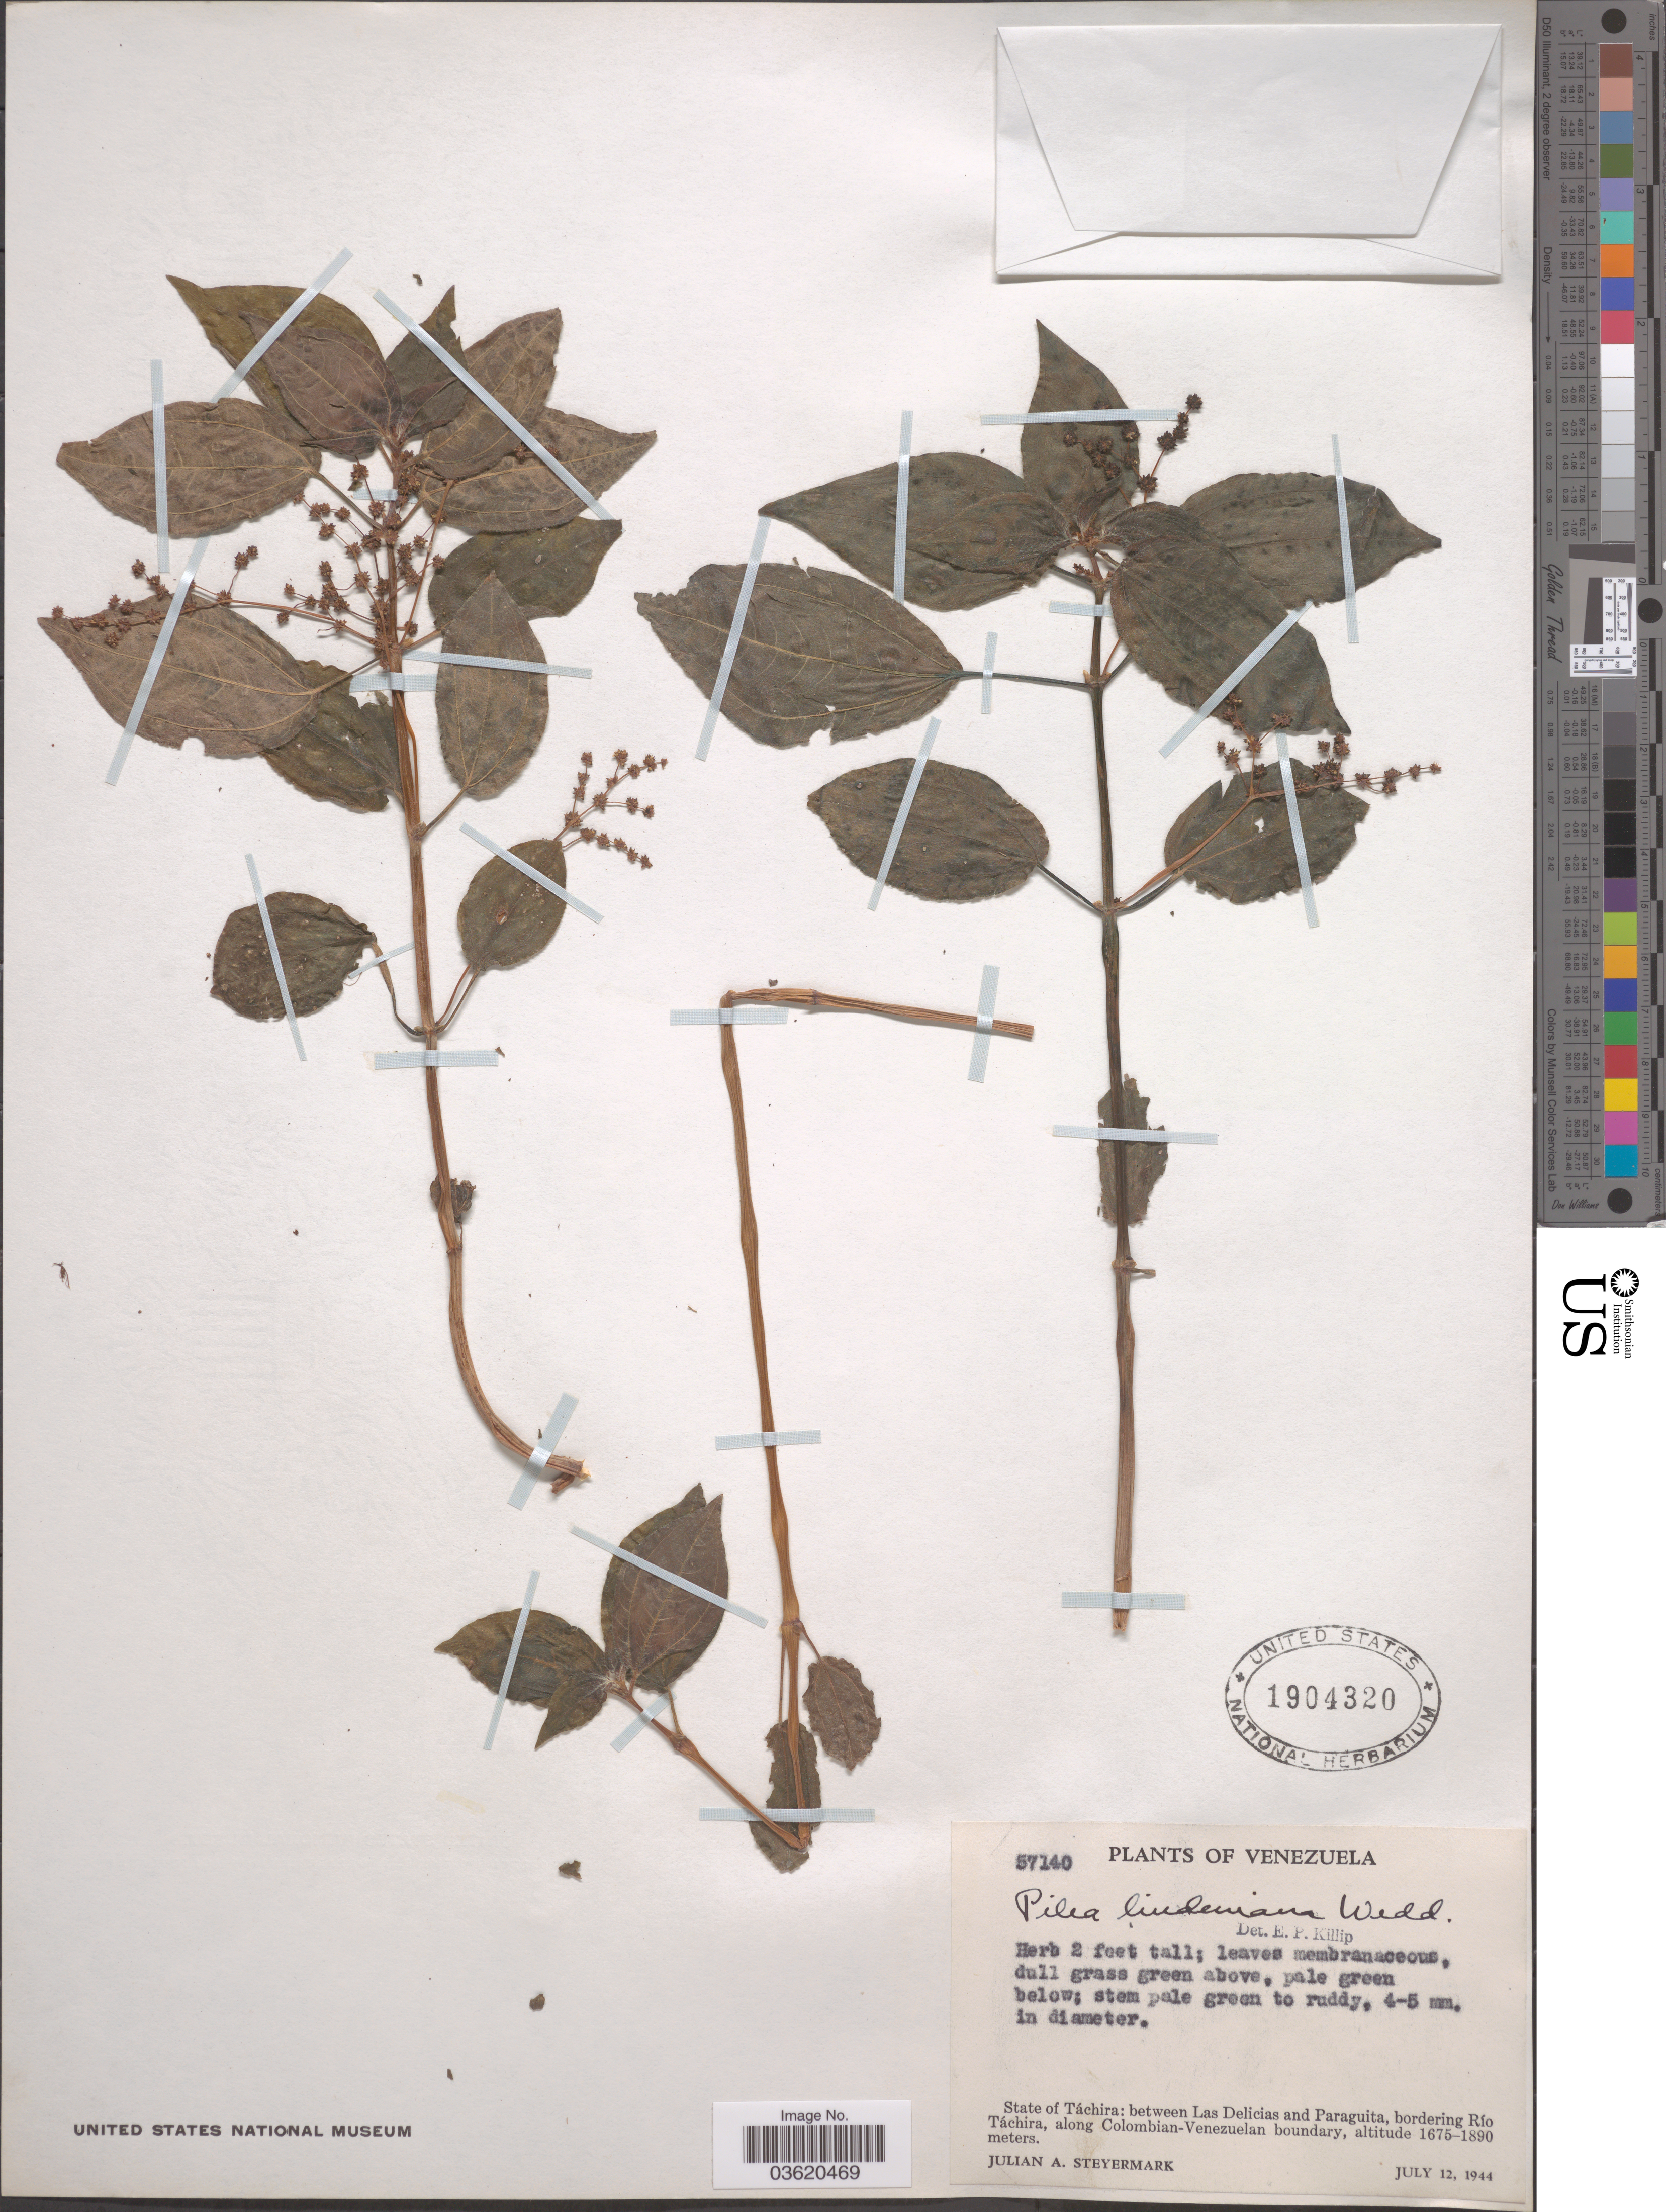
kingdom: Plantae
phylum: Tracheophyta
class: Magnoliopsida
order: Rosales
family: Urticaceae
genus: Pilea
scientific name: Pilea lindeniana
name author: Wedd.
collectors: J. Steyermark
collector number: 57140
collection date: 1944-07-12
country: Venezuela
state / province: Tachira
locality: Between Las Delicias and Paraguita, bordering Río Táchira, along Colombian-Venezuelan boundary.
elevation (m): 1675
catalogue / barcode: US 1904320